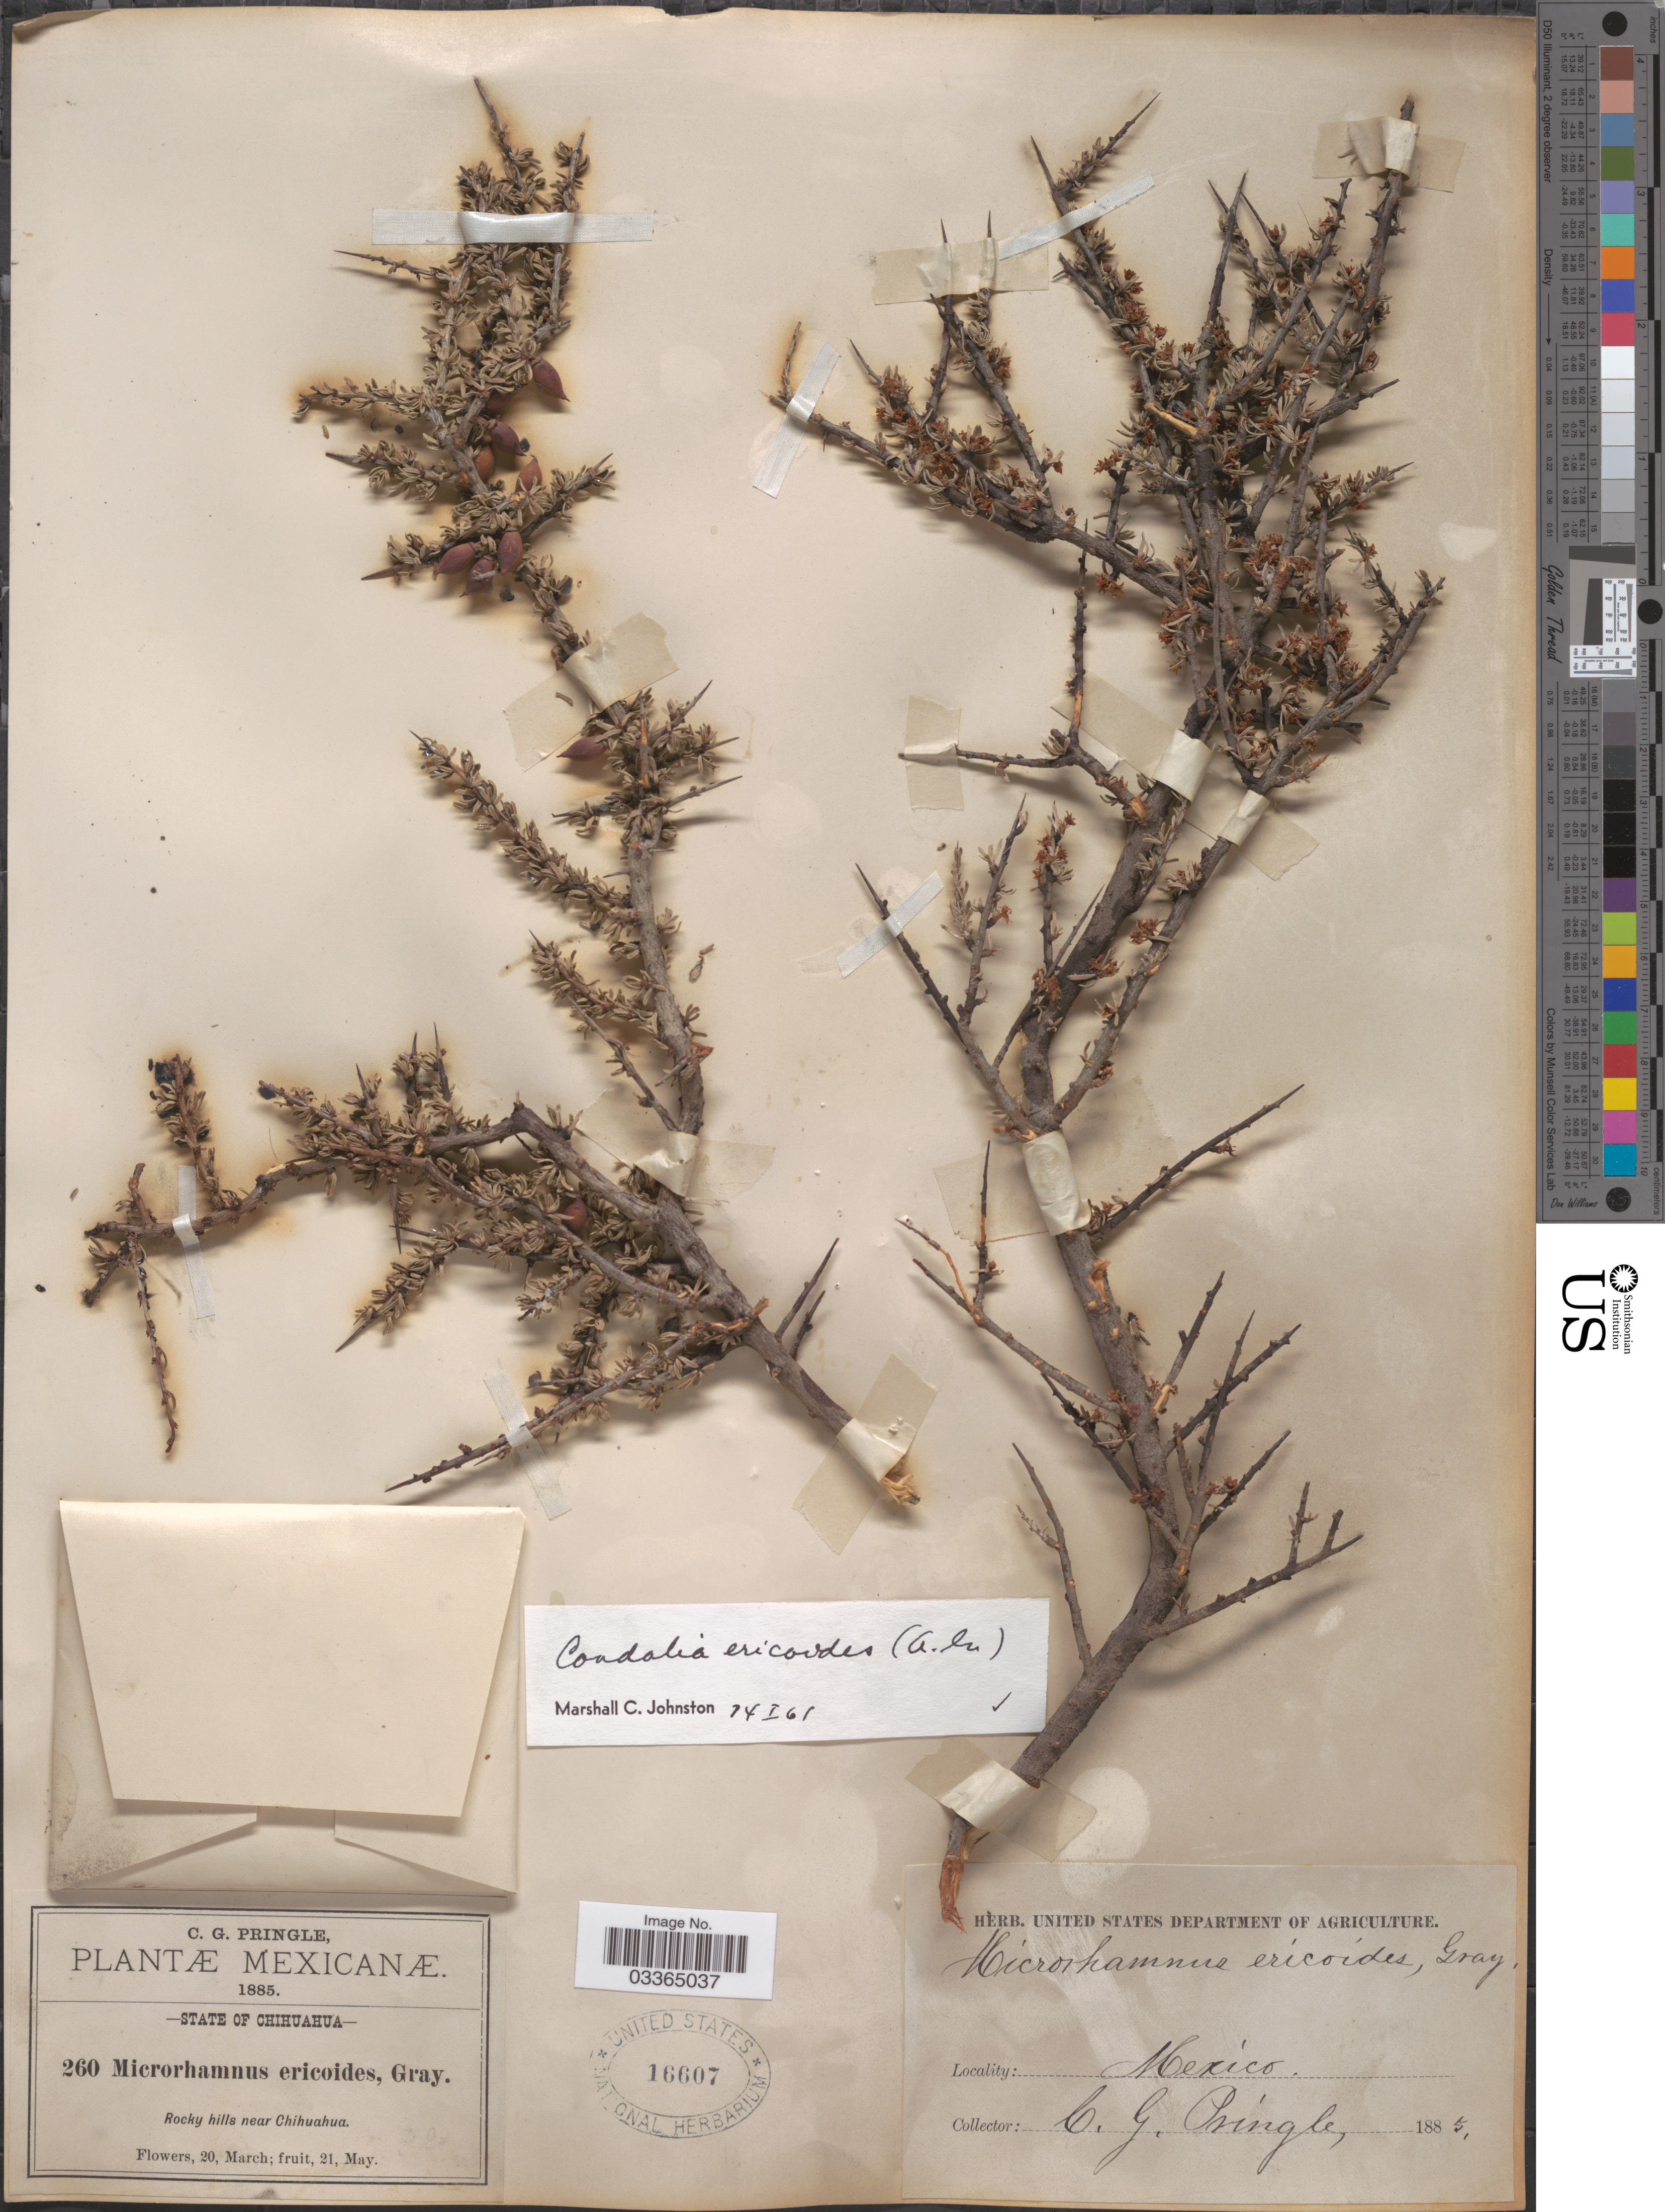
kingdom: Plantae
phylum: Tracheophyta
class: Magnoliopsida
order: Rosales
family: Rhamnaceae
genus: Condalia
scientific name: Condalia ericoides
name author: (A. Gray) M.C. Johnst.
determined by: Johnston, M. C.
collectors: C. G. Pringle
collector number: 260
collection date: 1885-03-20/1885-05-21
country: Mexico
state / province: Chihuahua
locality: Rocky hills near Chihuahua.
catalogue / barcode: US 16607